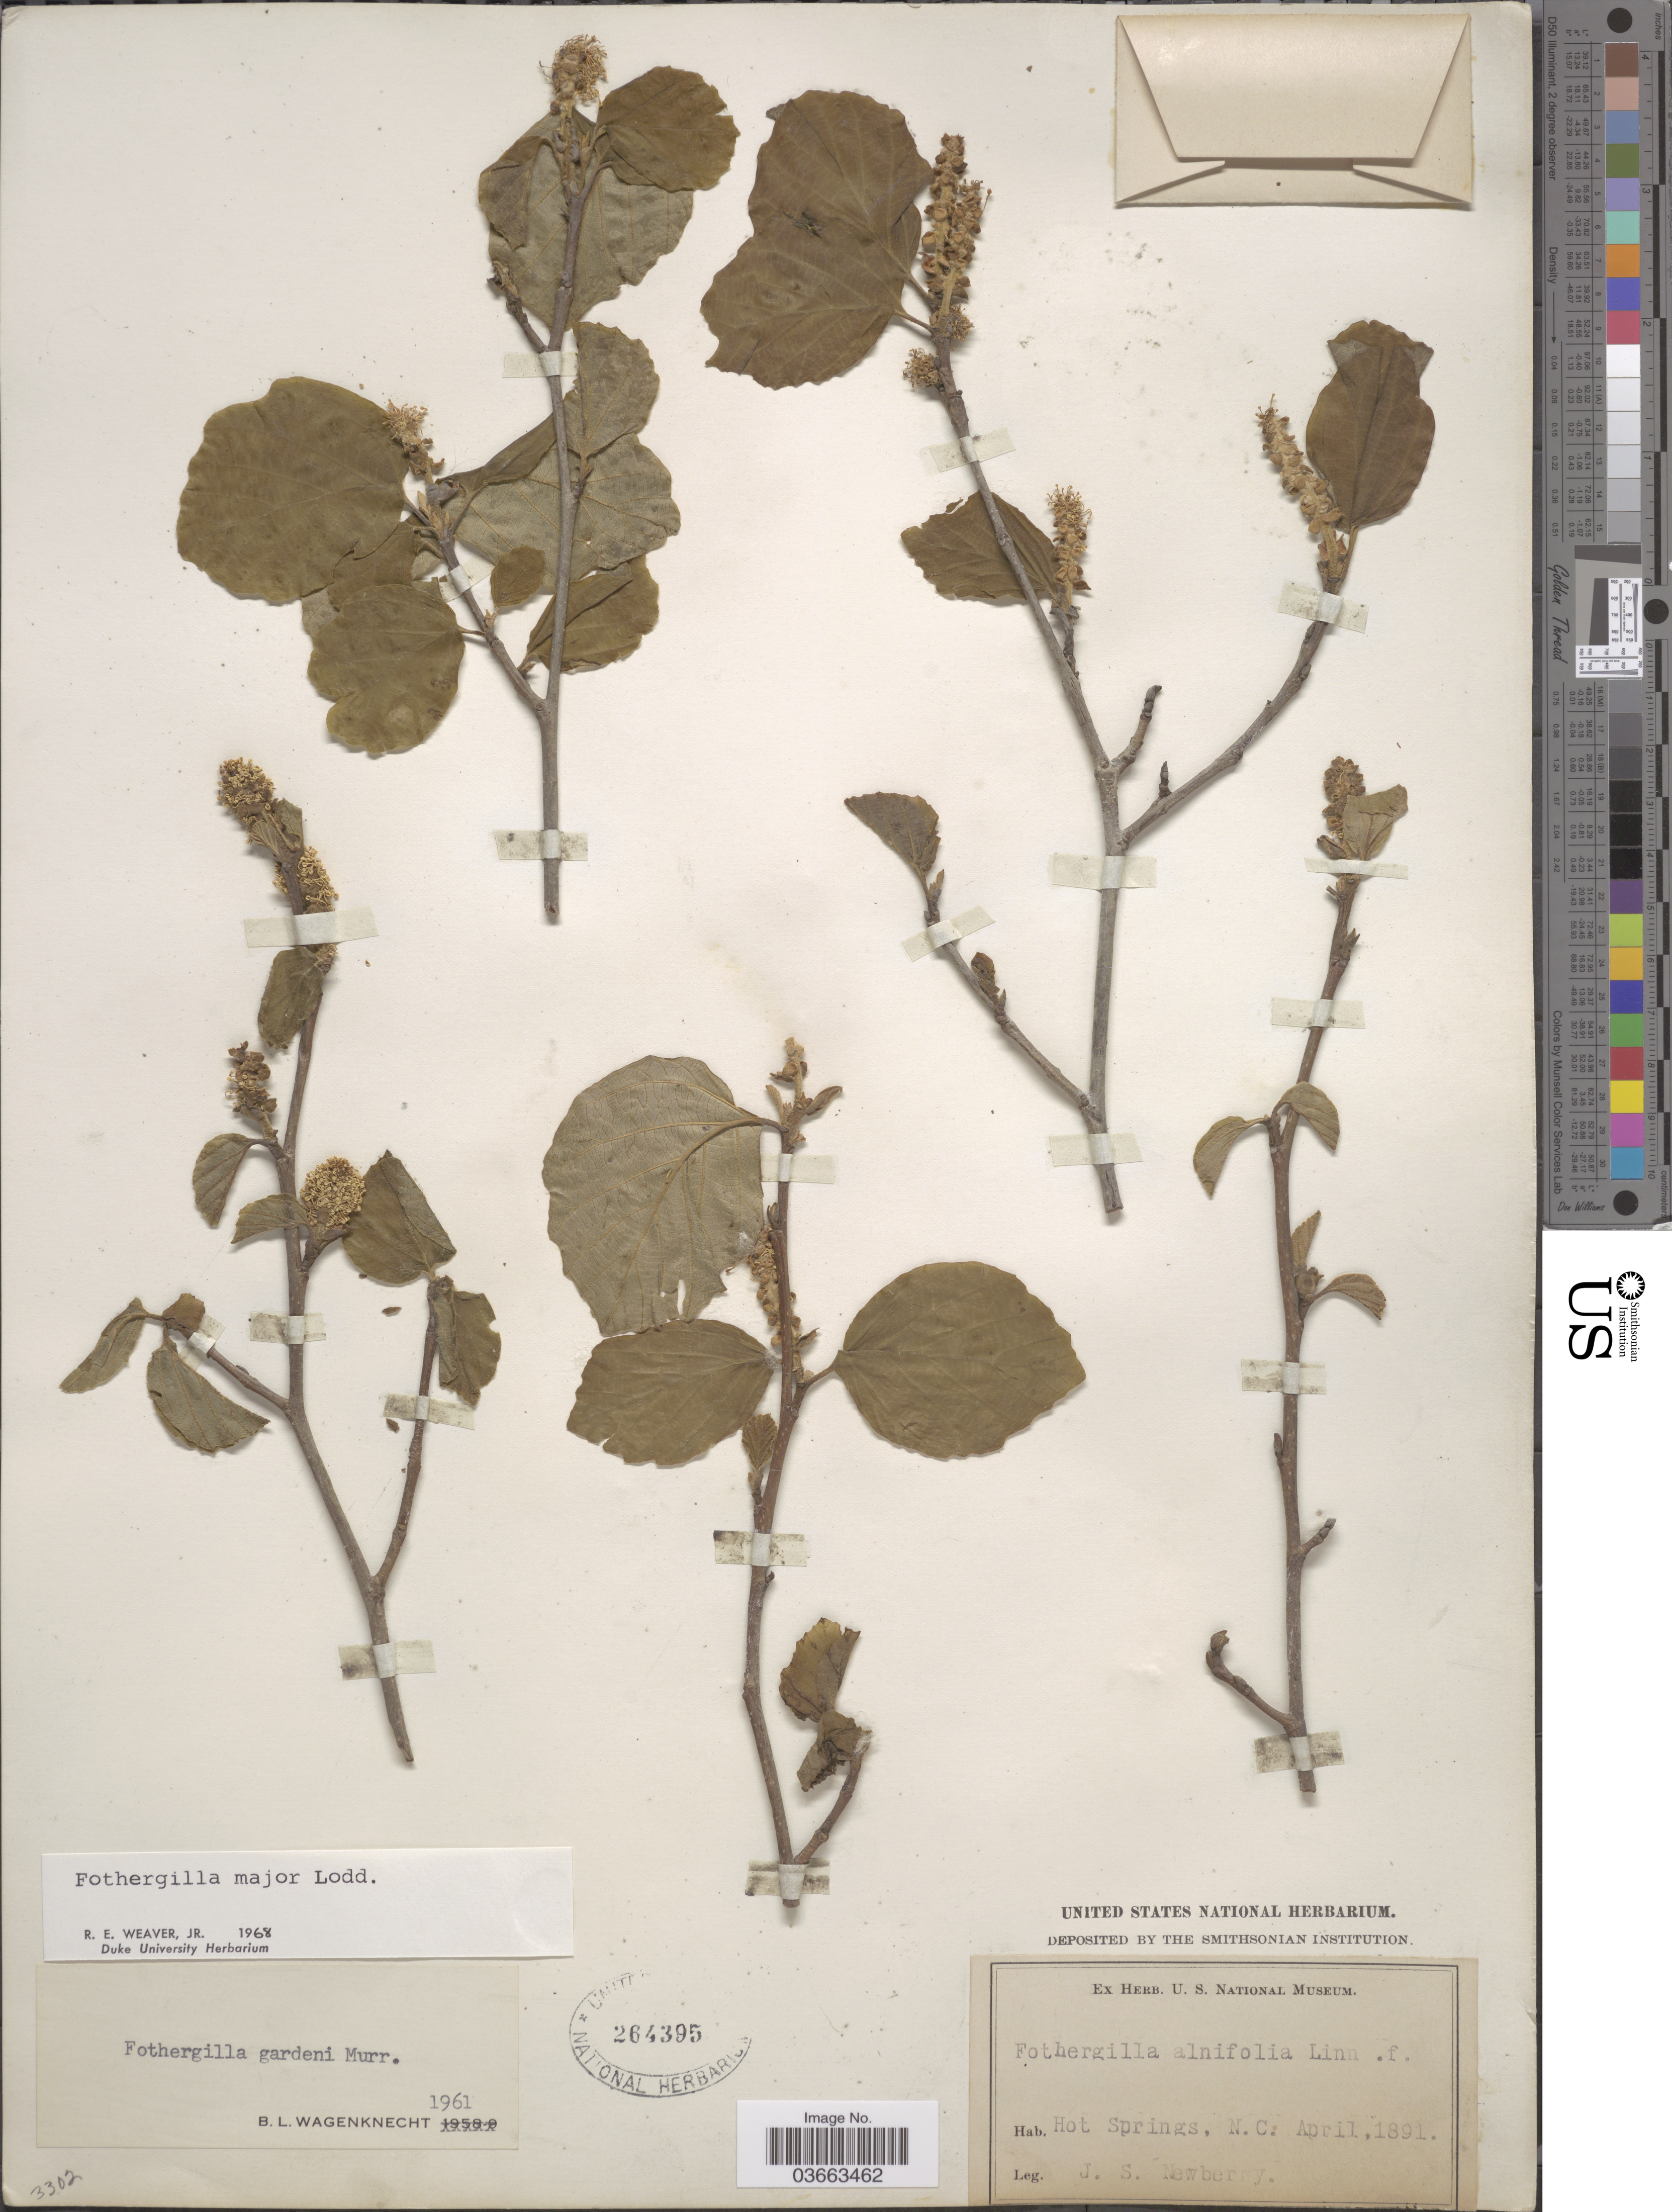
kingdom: Plantae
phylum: Tracheophyta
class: Magnoliopsida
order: Saxifragales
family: Hamamelidaceae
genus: Fothergilla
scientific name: Fothergilla major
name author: Lodd.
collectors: J. S. Newberry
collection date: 1891-04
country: United States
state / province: North Carolina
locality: Hot Springs.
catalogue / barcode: US 264395